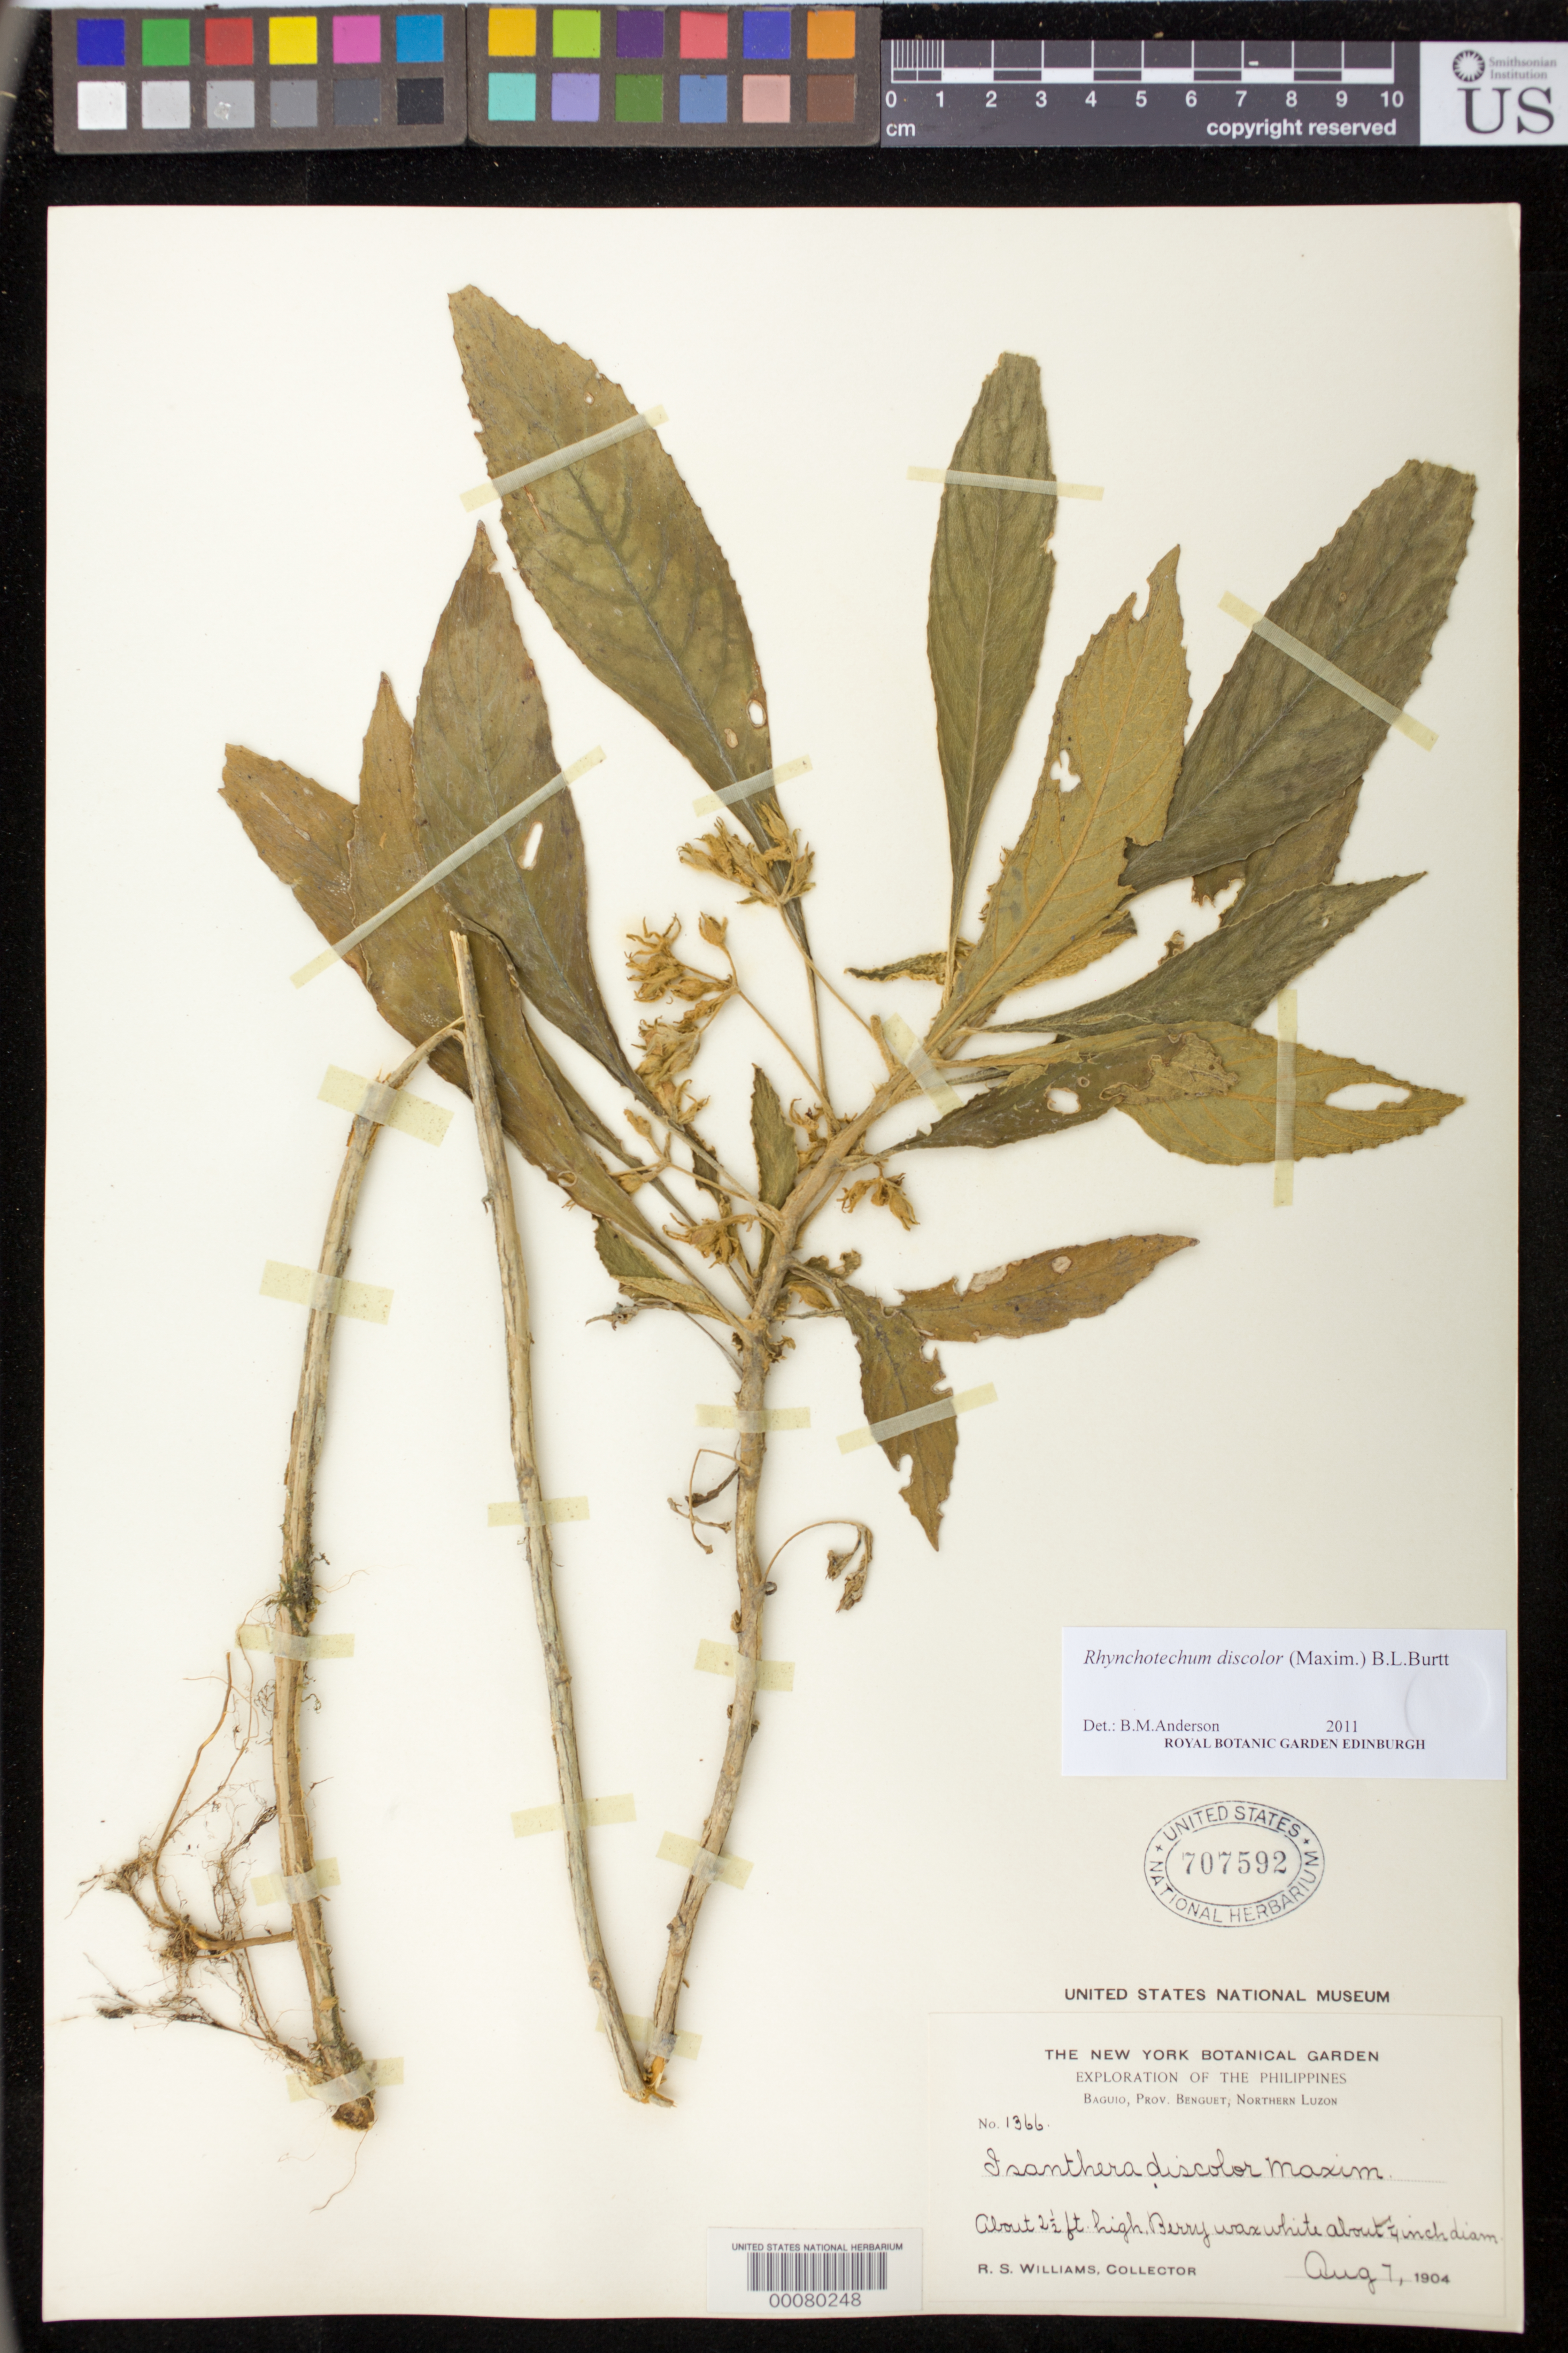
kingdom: Plantae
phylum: Tracheophyta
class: Magnoliopsida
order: Lamiales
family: Gesneriaceae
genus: Rhynchotechum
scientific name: Rhynchotechum discolor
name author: (Maxim.) B.L. Burtt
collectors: R. S. Williams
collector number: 1366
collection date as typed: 07 Aug 1904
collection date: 1904-08-07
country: Philippines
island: Luzon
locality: Benguet, Baguio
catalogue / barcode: US 707592